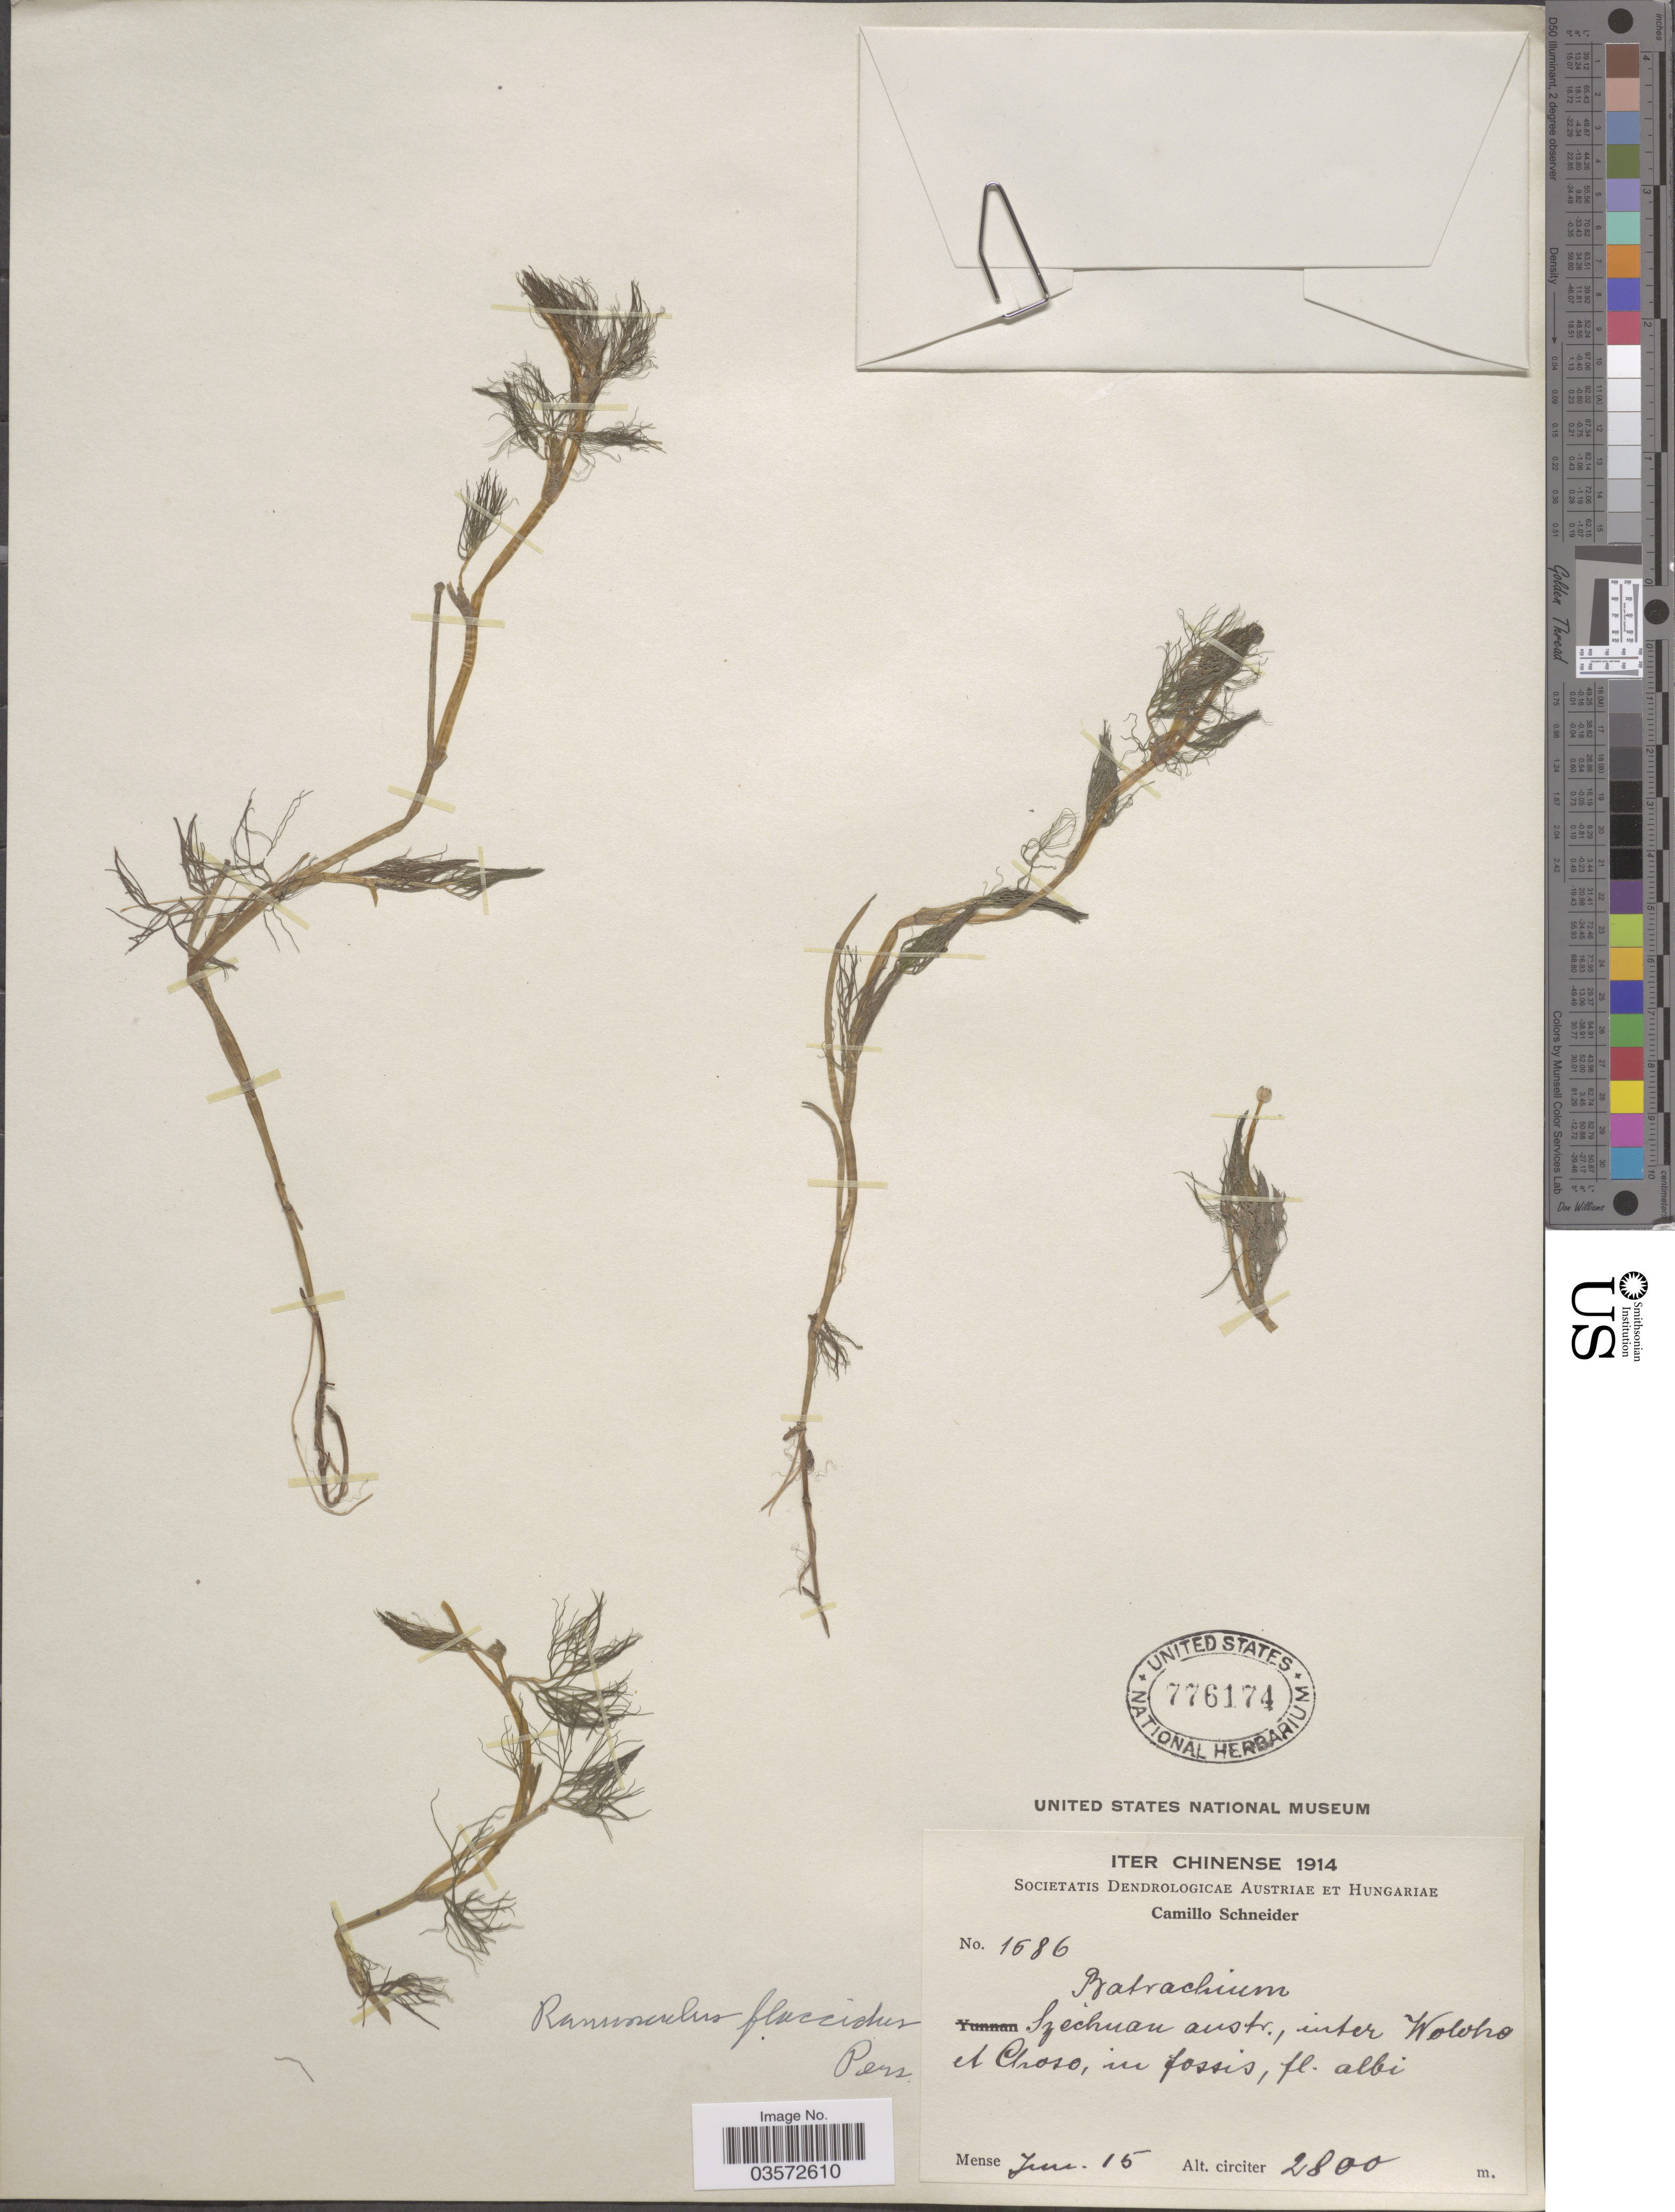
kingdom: Plantae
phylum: Tracheophyta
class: Magnoliopsida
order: Ranunculales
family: Ranunculaceae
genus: Ranunculus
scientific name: Ranunculus flaccidus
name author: Hook. f. & Thomson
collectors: C. K. Schneider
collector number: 1586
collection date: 1914-06-15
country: China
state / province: Sichuan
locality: Szechuan austr., inter Woloho et Choso.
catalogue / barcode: US 776174